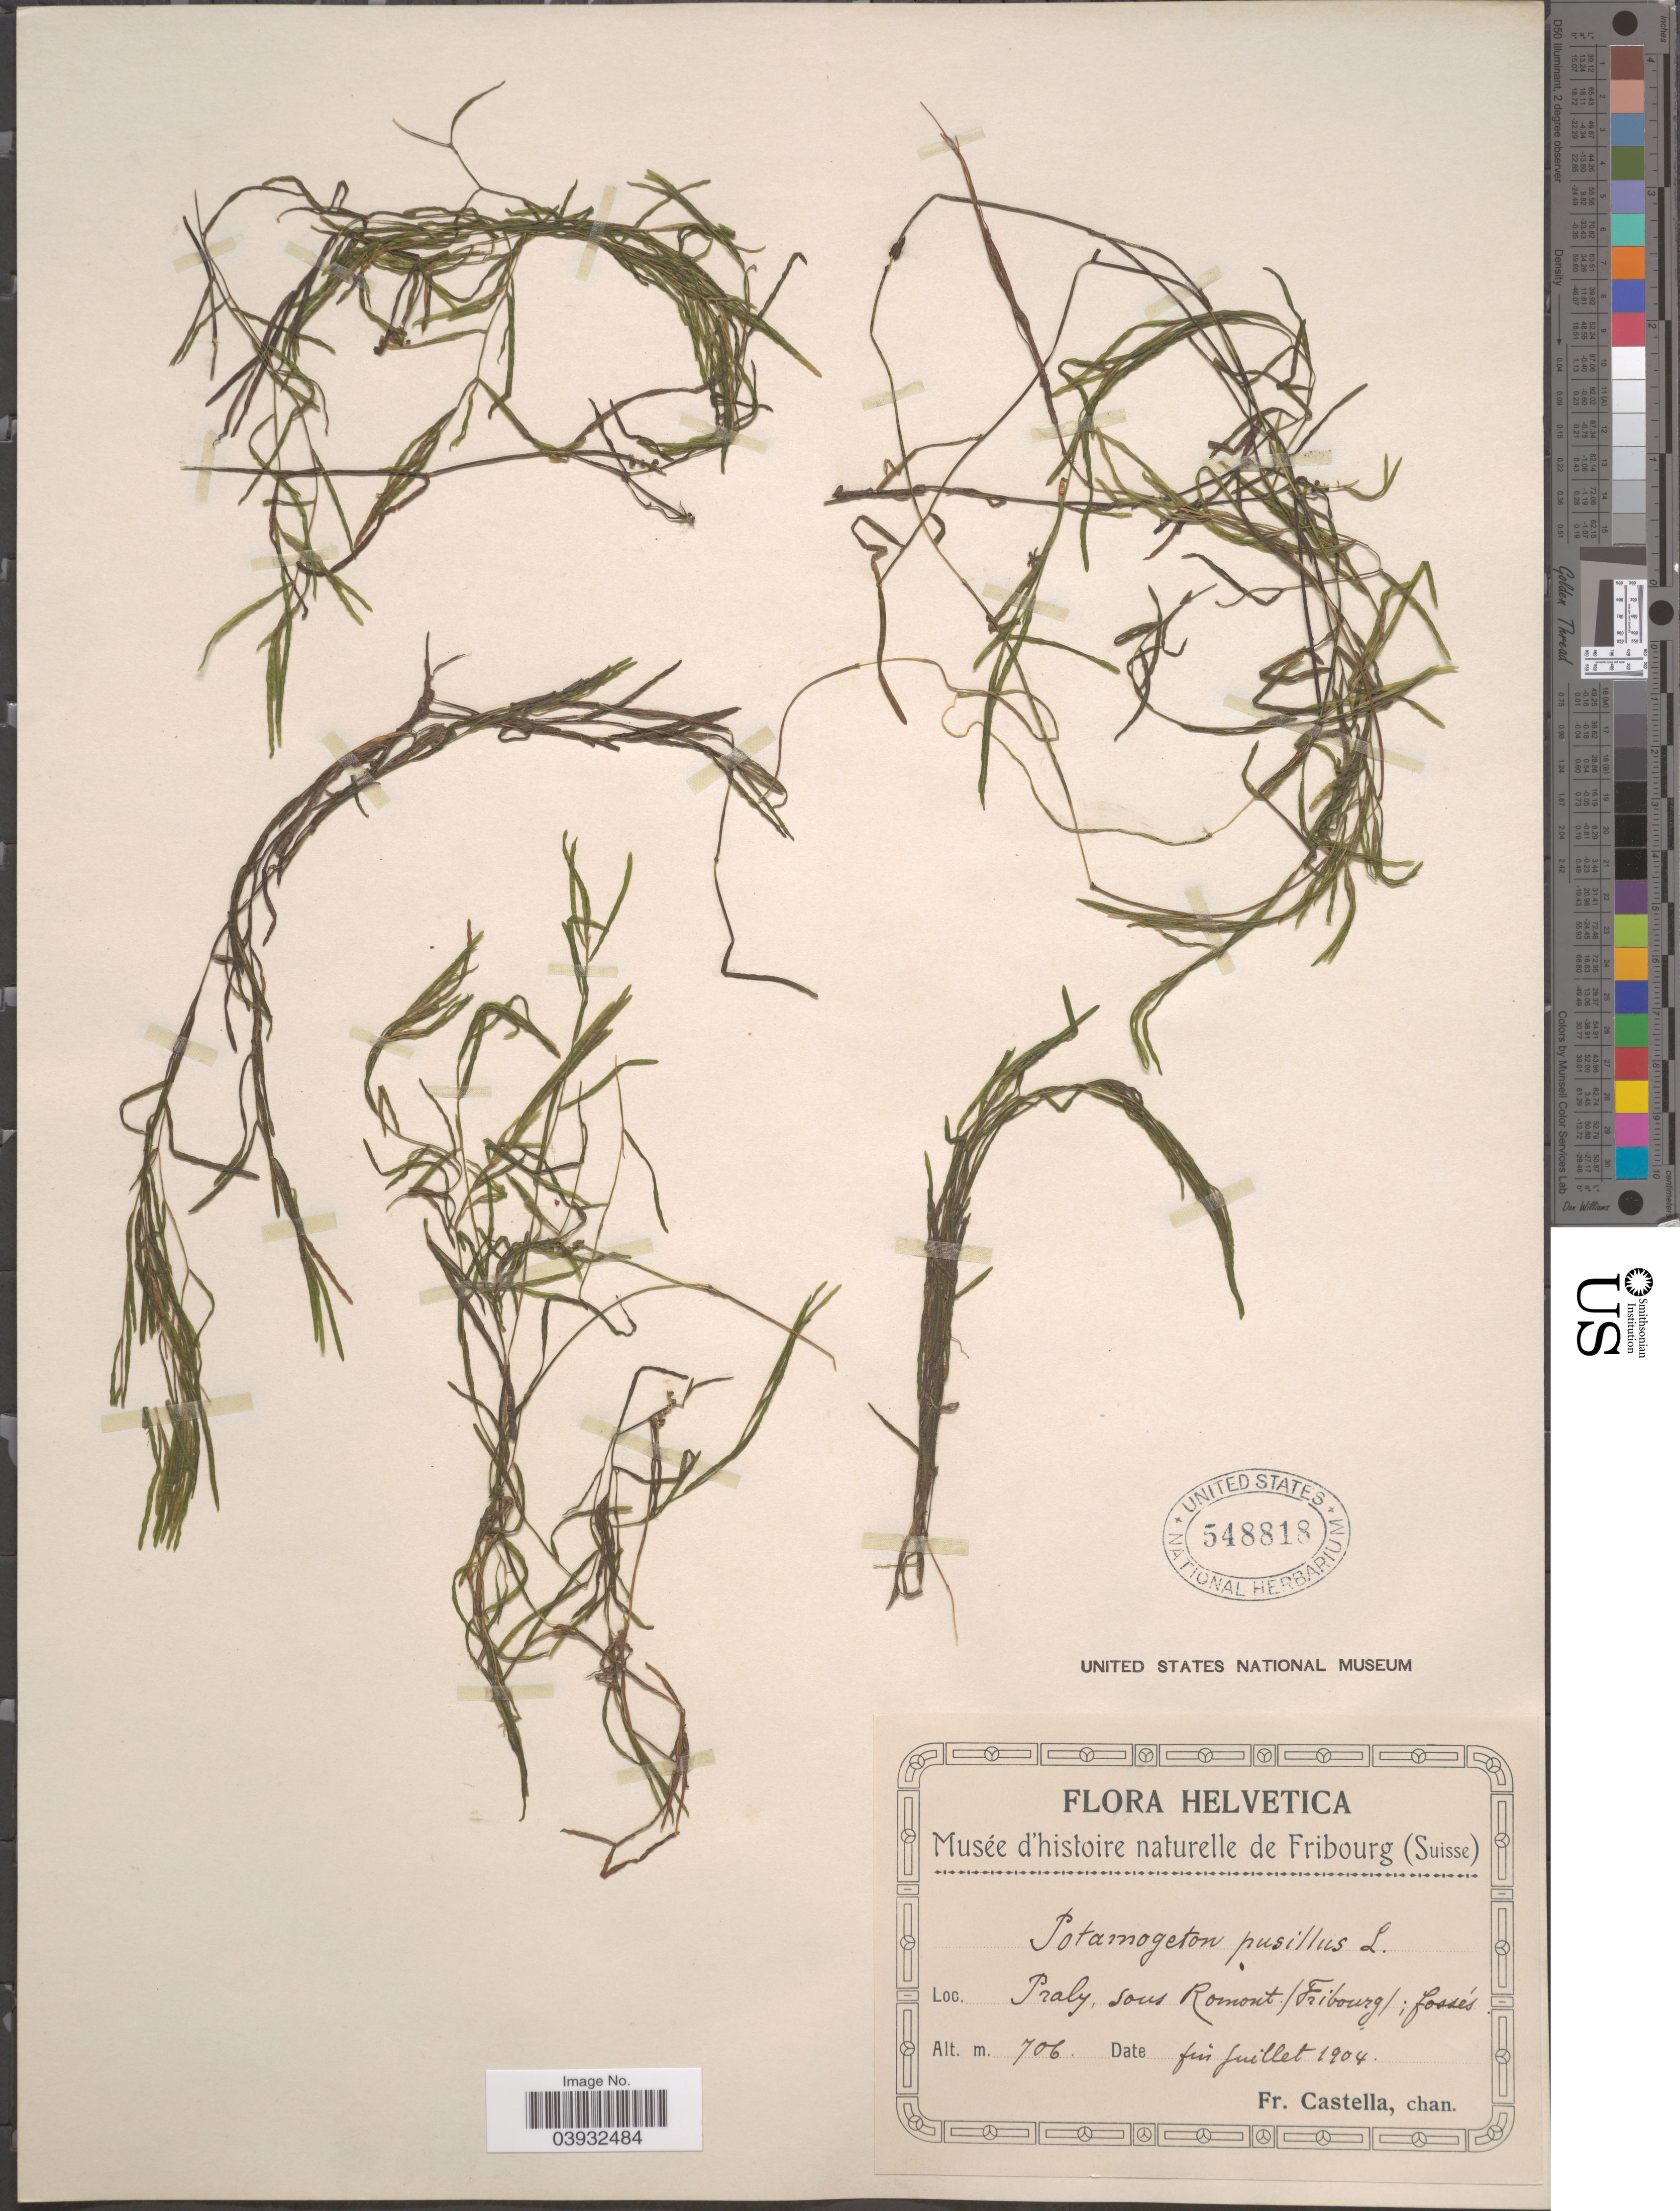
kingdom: Plantae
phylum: Tracheophyta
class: Liliopsida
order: Alismatales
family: Potamogetonaceae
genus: Potamogeton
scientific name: Potamogeton pusillus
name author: L.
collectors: Fr. Castella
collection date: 1904-07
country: Switzerland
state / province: Fribourg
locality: Helvetica. Praly, sous Romont.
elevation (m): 706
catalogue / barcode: US 548818